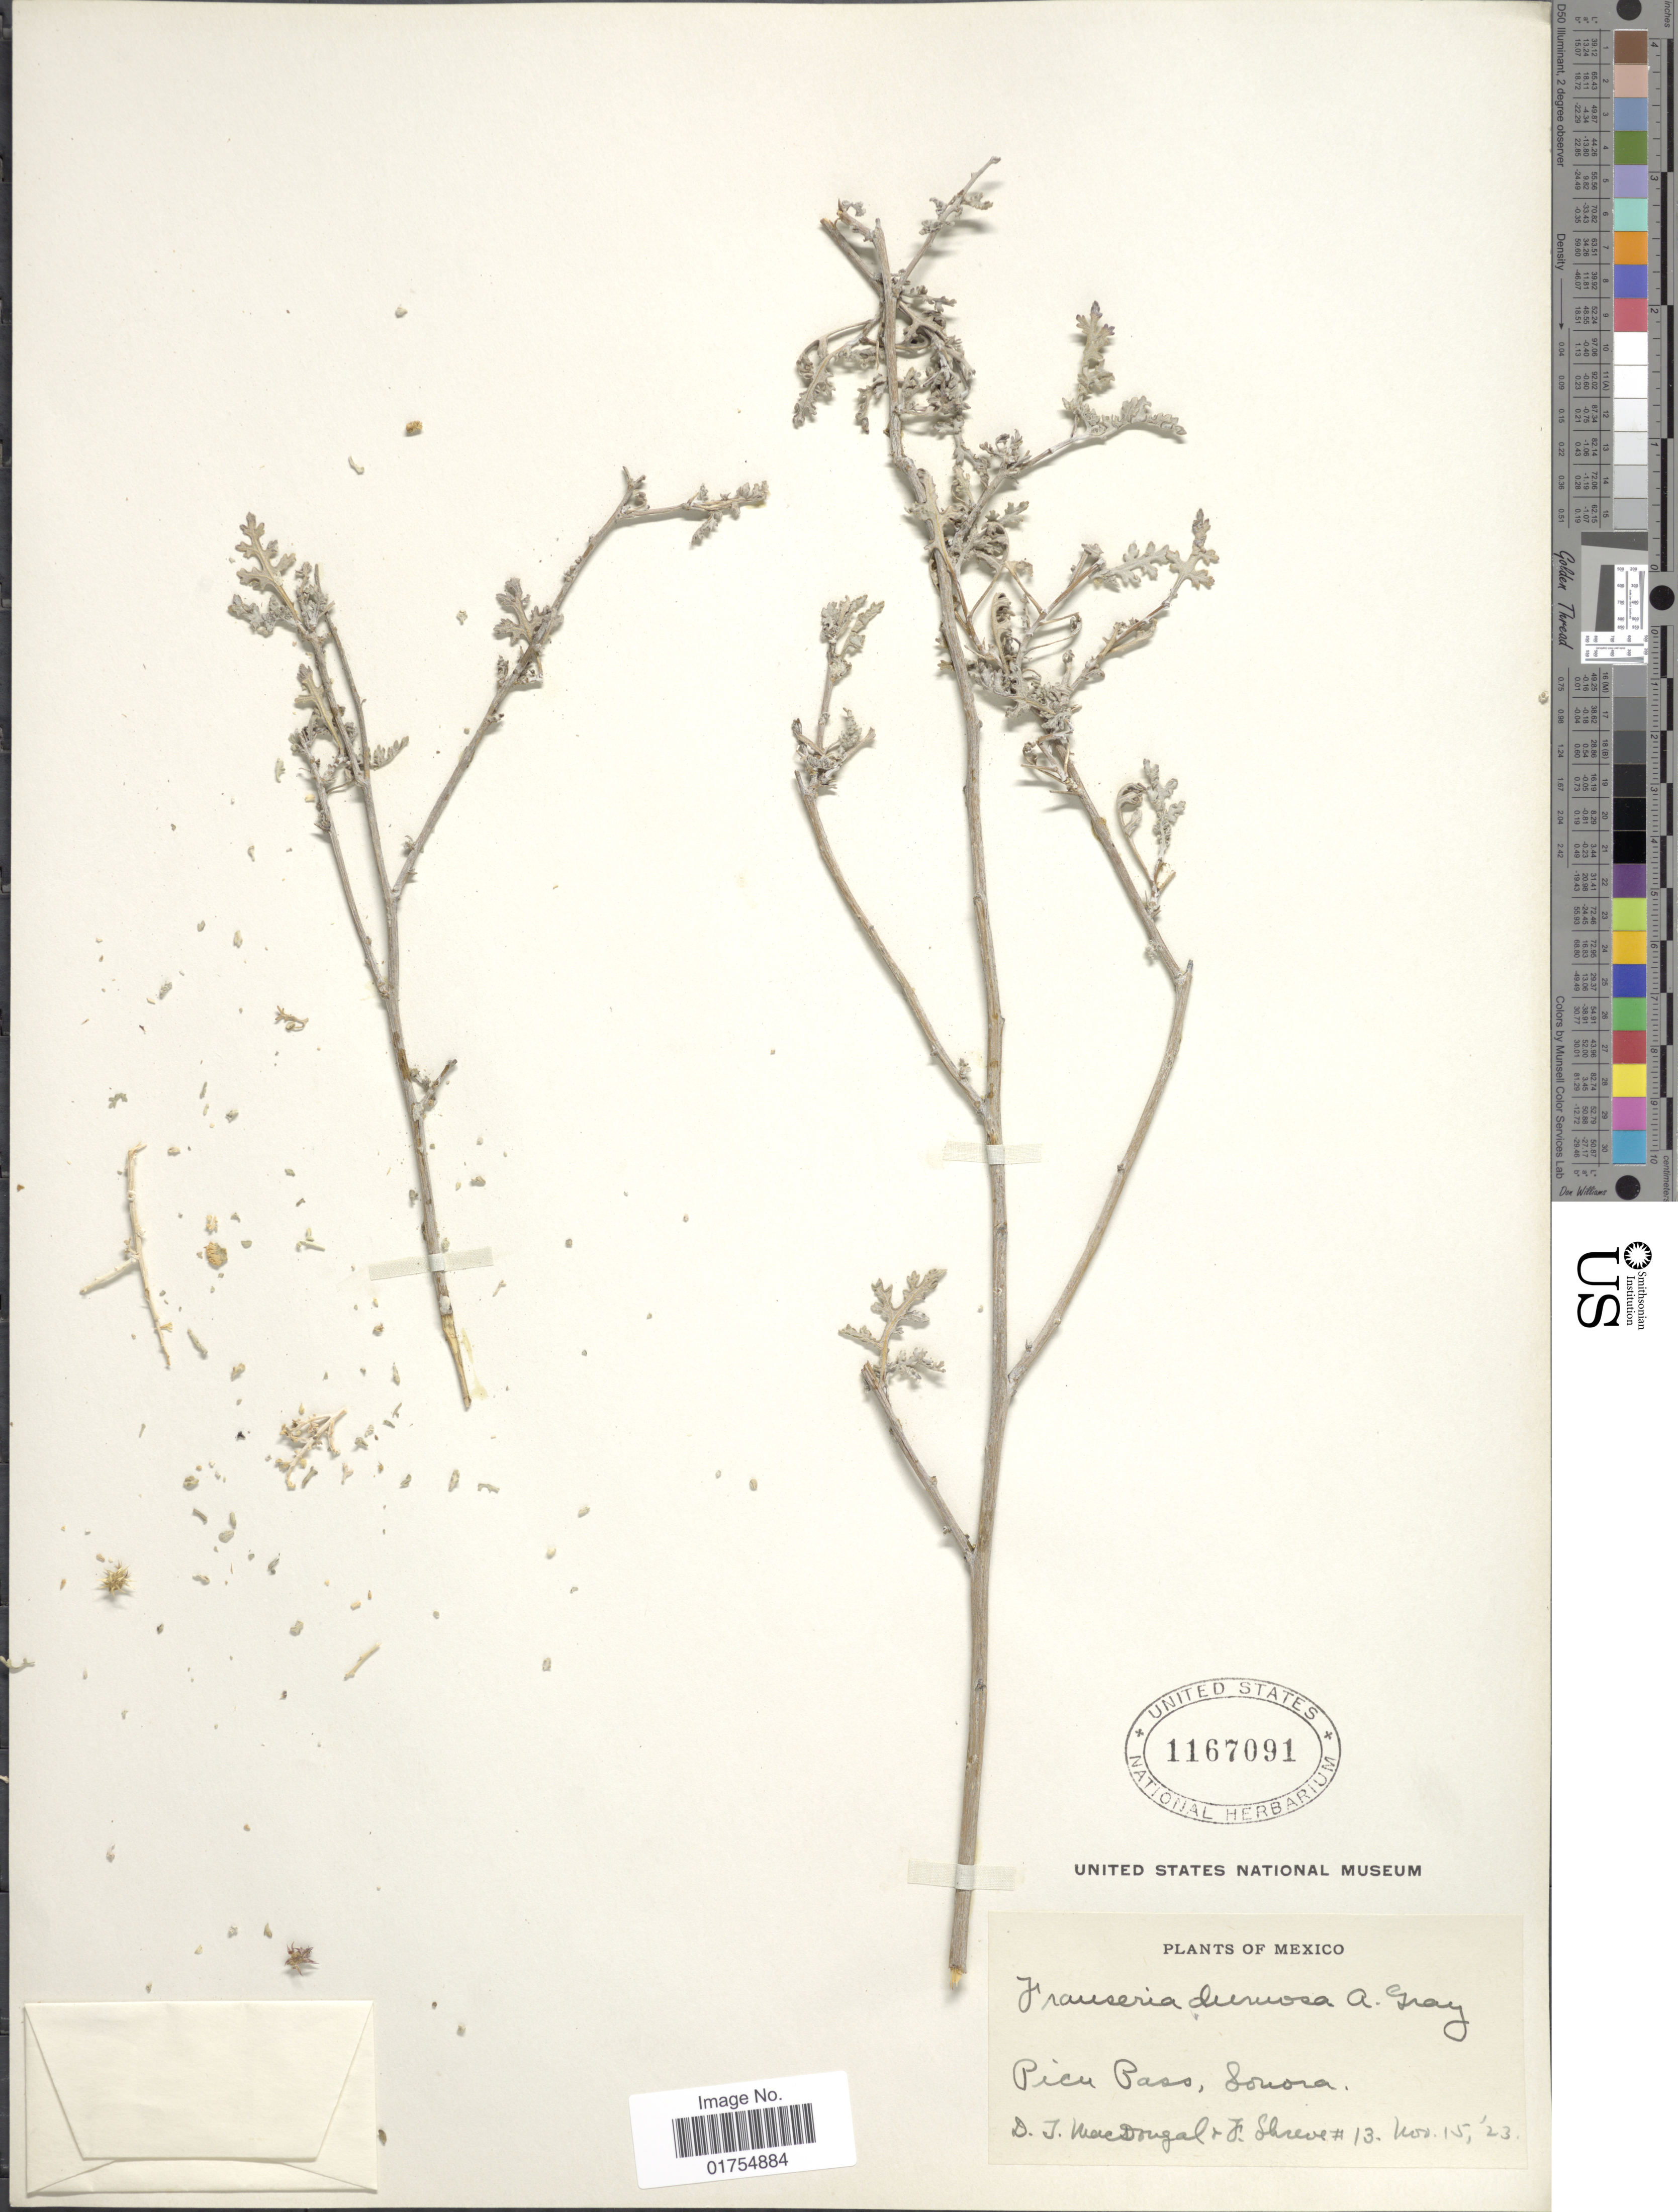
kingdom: Plantae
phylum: Tracheophyta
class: Magnoliopsida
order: Asterales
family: Asteraceae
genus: Franseria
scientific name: Franseria dumosa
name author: A. Gray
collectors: D. T. MacDougal & F. Shreve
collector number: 13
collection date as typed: Transcribed d/m/y: 15/11/23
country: Mexico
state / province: Sonora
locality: Picu Pass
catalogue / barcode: US 1167091